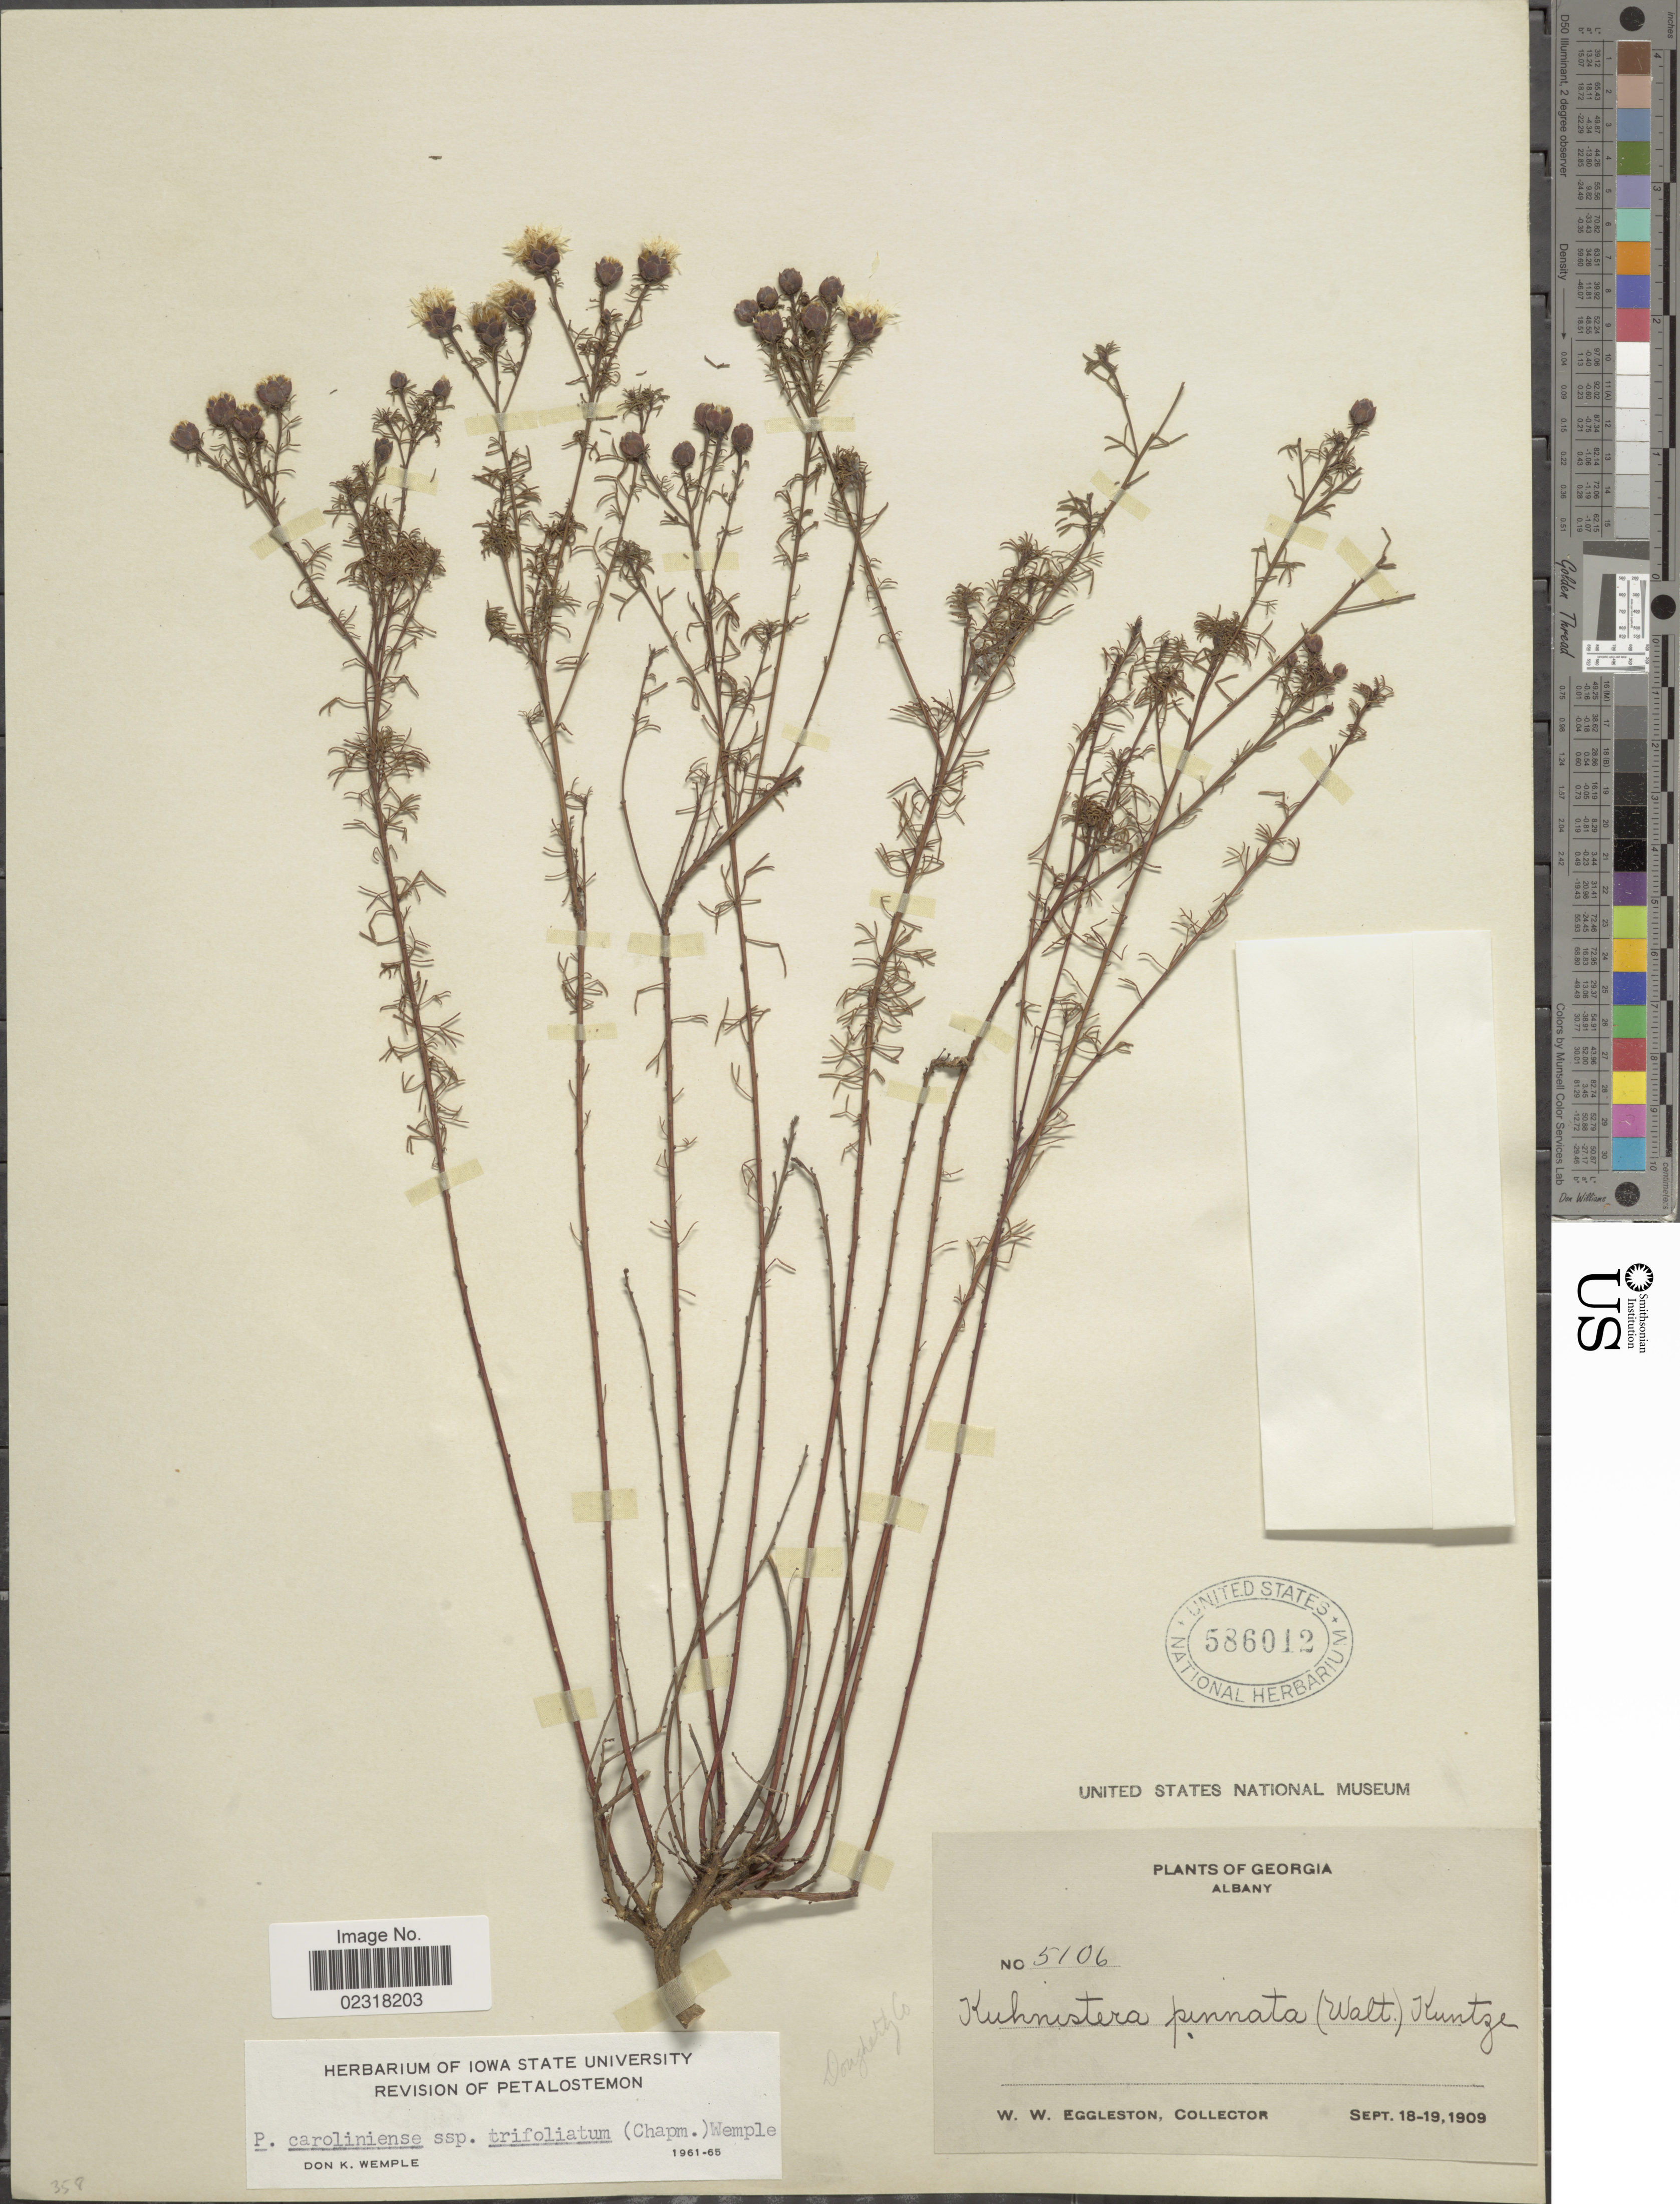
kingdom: Plantae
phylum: Tracheophyta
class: Magnoliopsida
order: Fabales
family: Fabaceae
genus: Dalea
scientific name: Dalea pinnata var. trifoliata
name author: (Chapman) Barneby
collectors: W. W. Eggleston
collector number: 5106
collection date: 1909-09-18/1909-09-19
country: United States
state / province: Georgia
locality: Albany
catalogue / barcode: US 586012